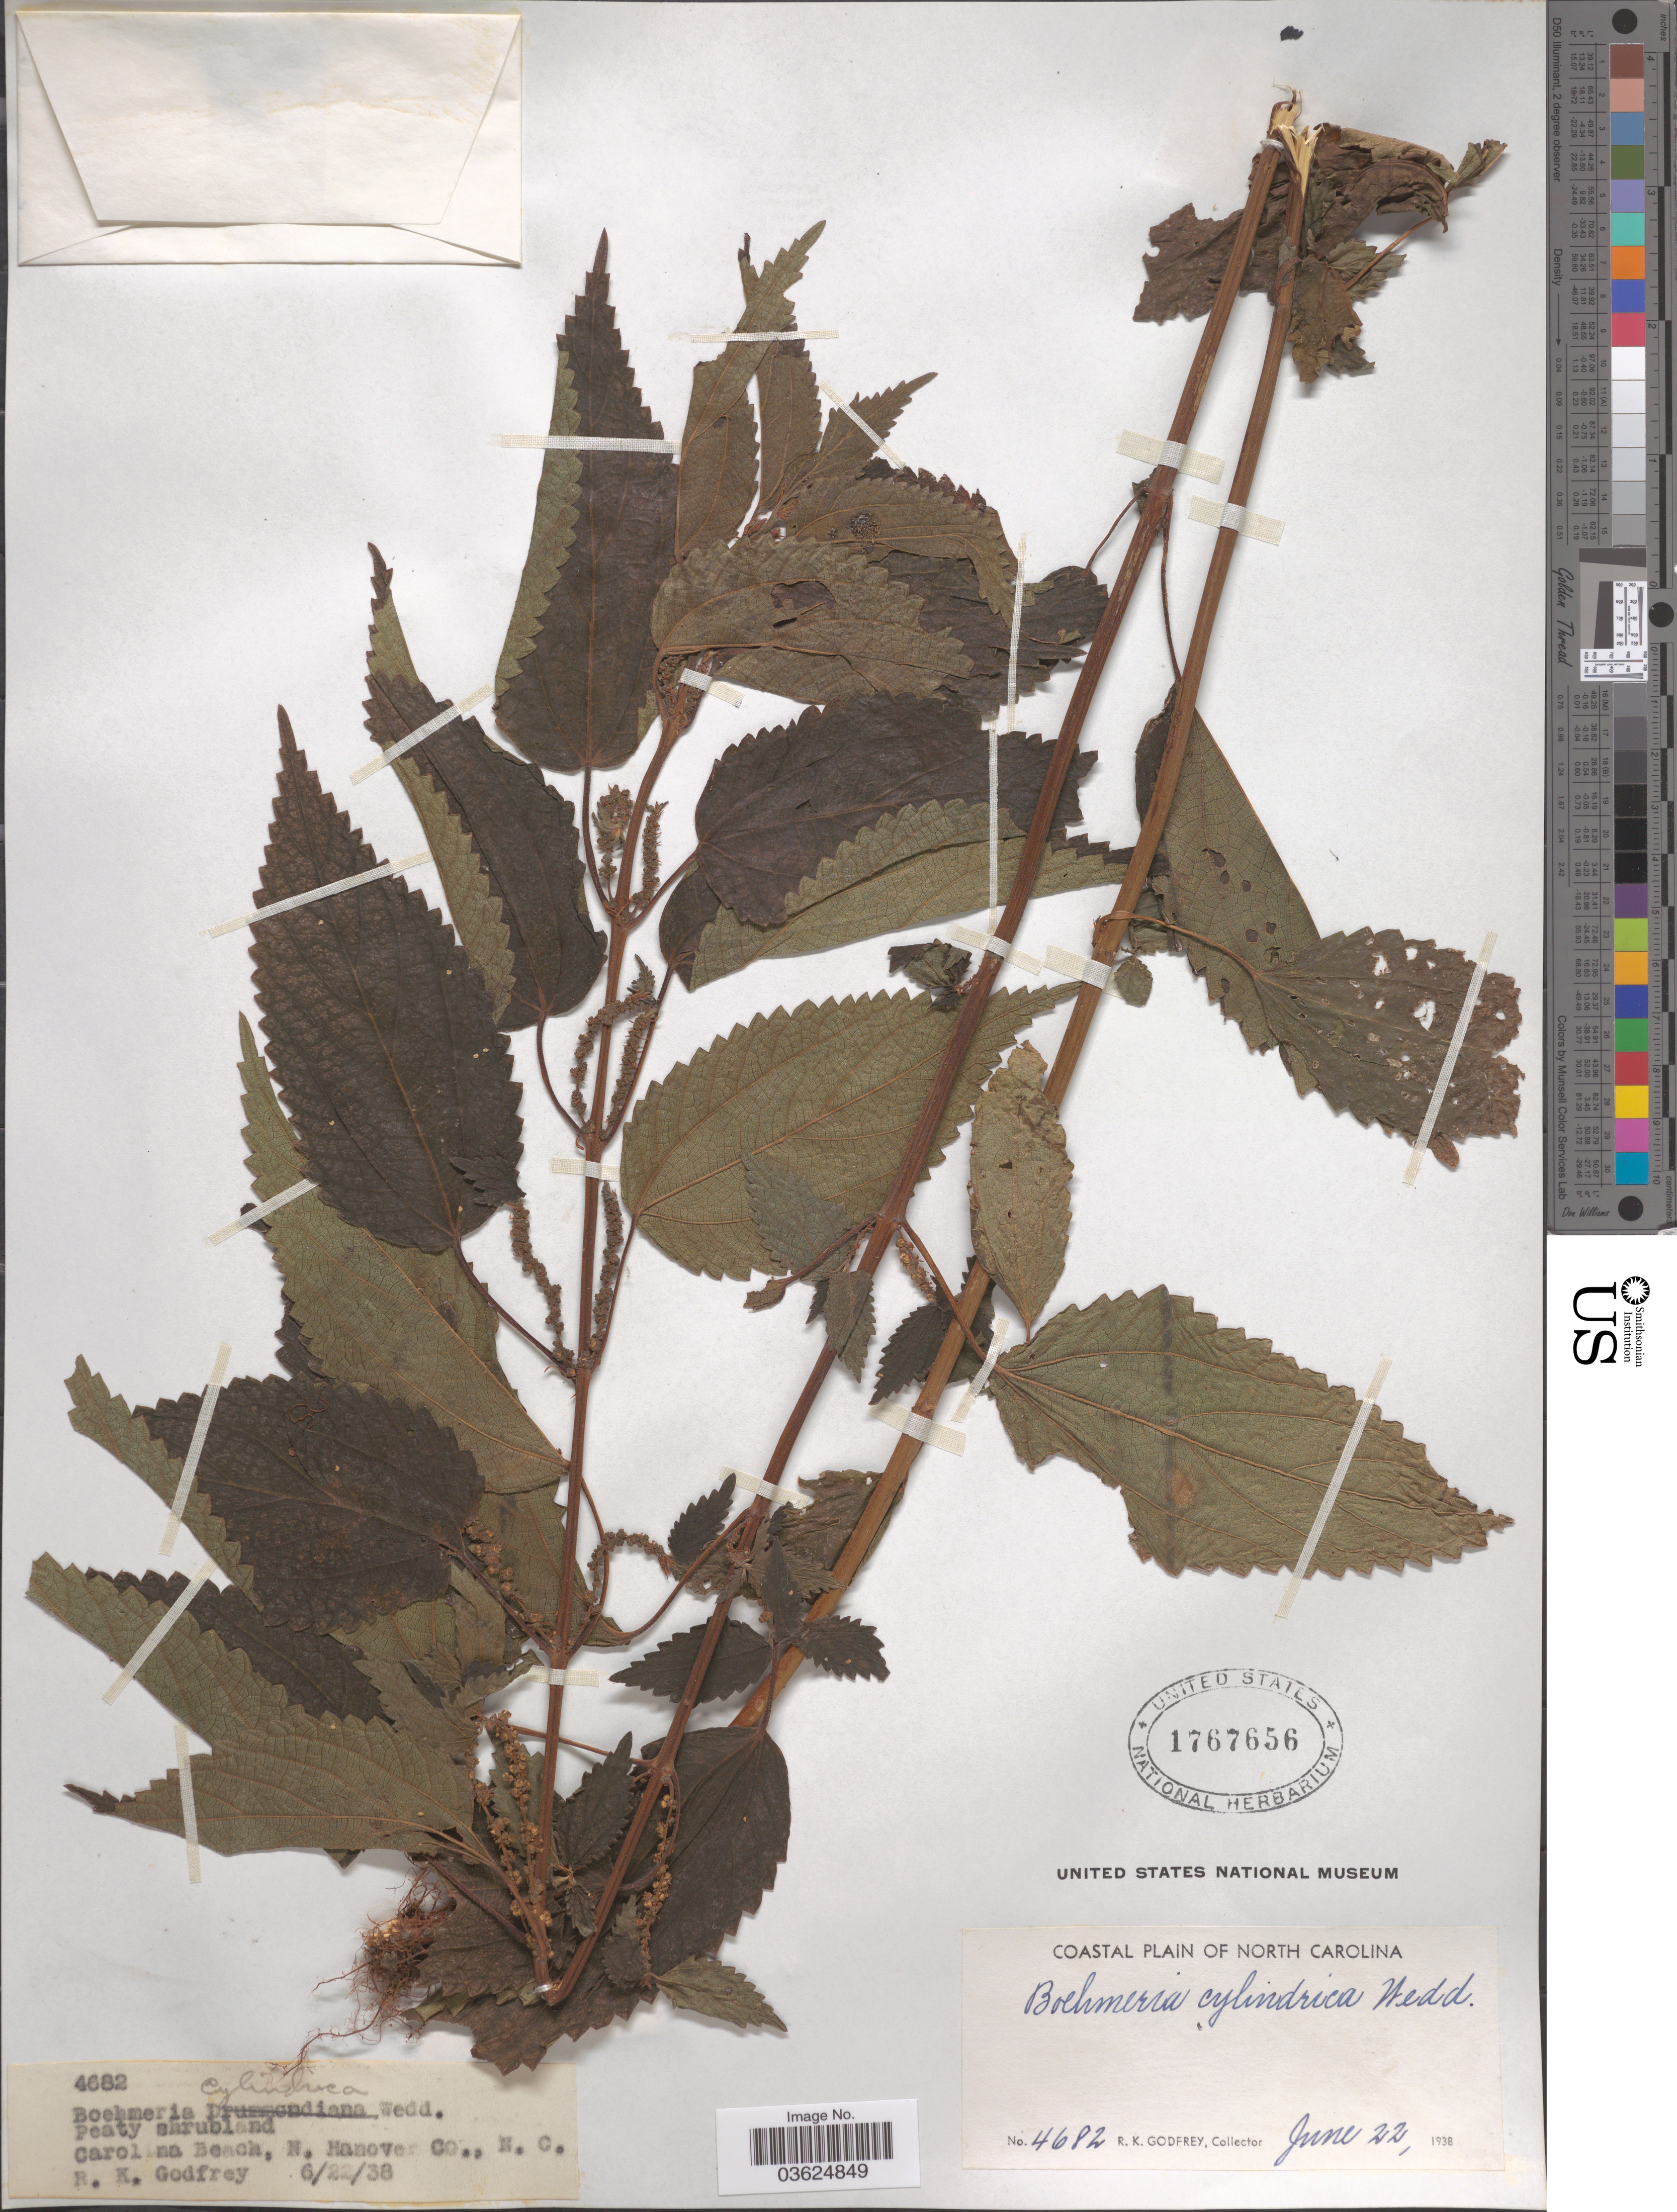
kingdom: Plantae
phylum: Tracheophyta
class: Magnoliopsida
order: Rosales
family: Urticaceae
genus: Boehmeria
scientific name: Boehmeria cylindrica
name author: (L.) Sw.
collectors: R. K. Godfrey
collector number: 4682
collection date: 1938-06-22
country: United States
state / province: North Carolina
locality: Coastal Plain of North Carolina. Carolina Beach, N. Hanover Co.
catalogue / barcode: US 1767656